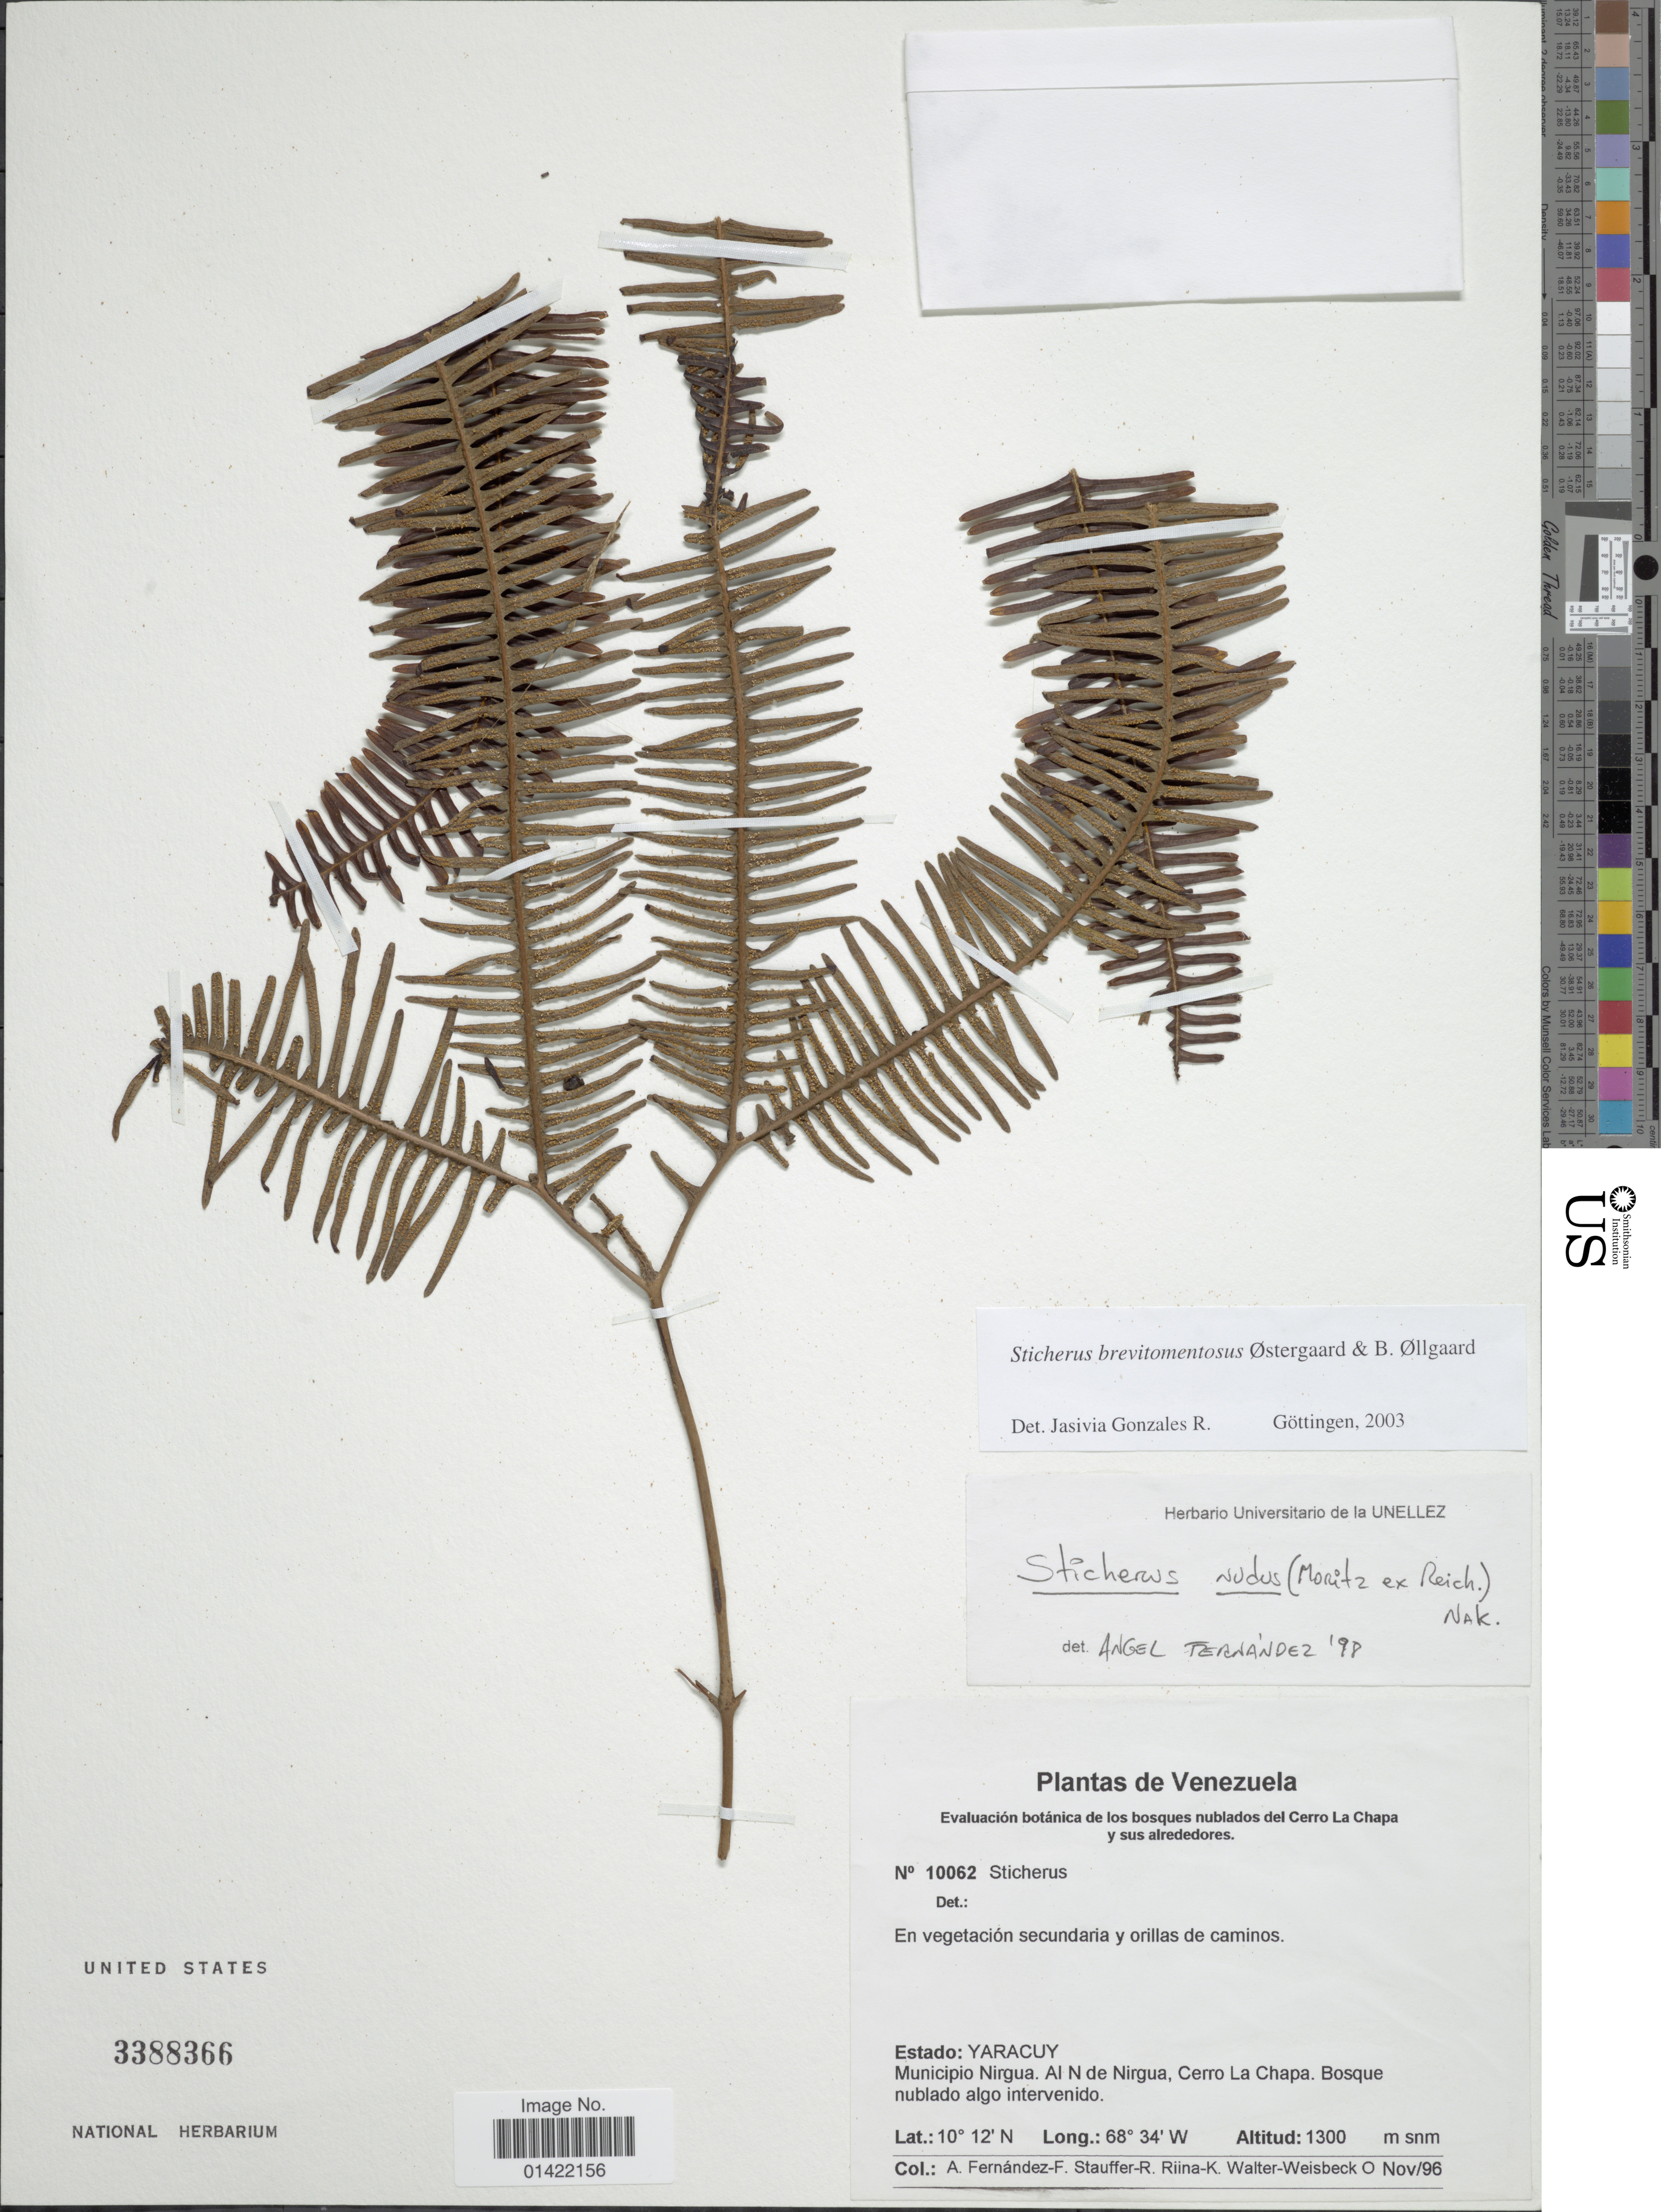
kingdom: Plantae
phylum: Tracheophyta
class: Polypodiopsida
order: Gleicheniales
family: Gleicheniaceae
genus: Sticherus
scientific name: Sticherus brevitomentosus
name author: Østerg. & B. Øllg.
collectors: A. Fernández F., F. W. Stauffer, R. Riina & K. Walter-Weisbeck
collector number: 10062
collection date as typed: Transcribed d/m/y: /11/96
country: Venezuela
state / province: Yaracuy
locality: Estado: Yaracuy. Municipio Nirgua. Al N de Nirgua, Cerro La Chapa.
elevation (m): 1300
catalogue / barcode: US 3388366